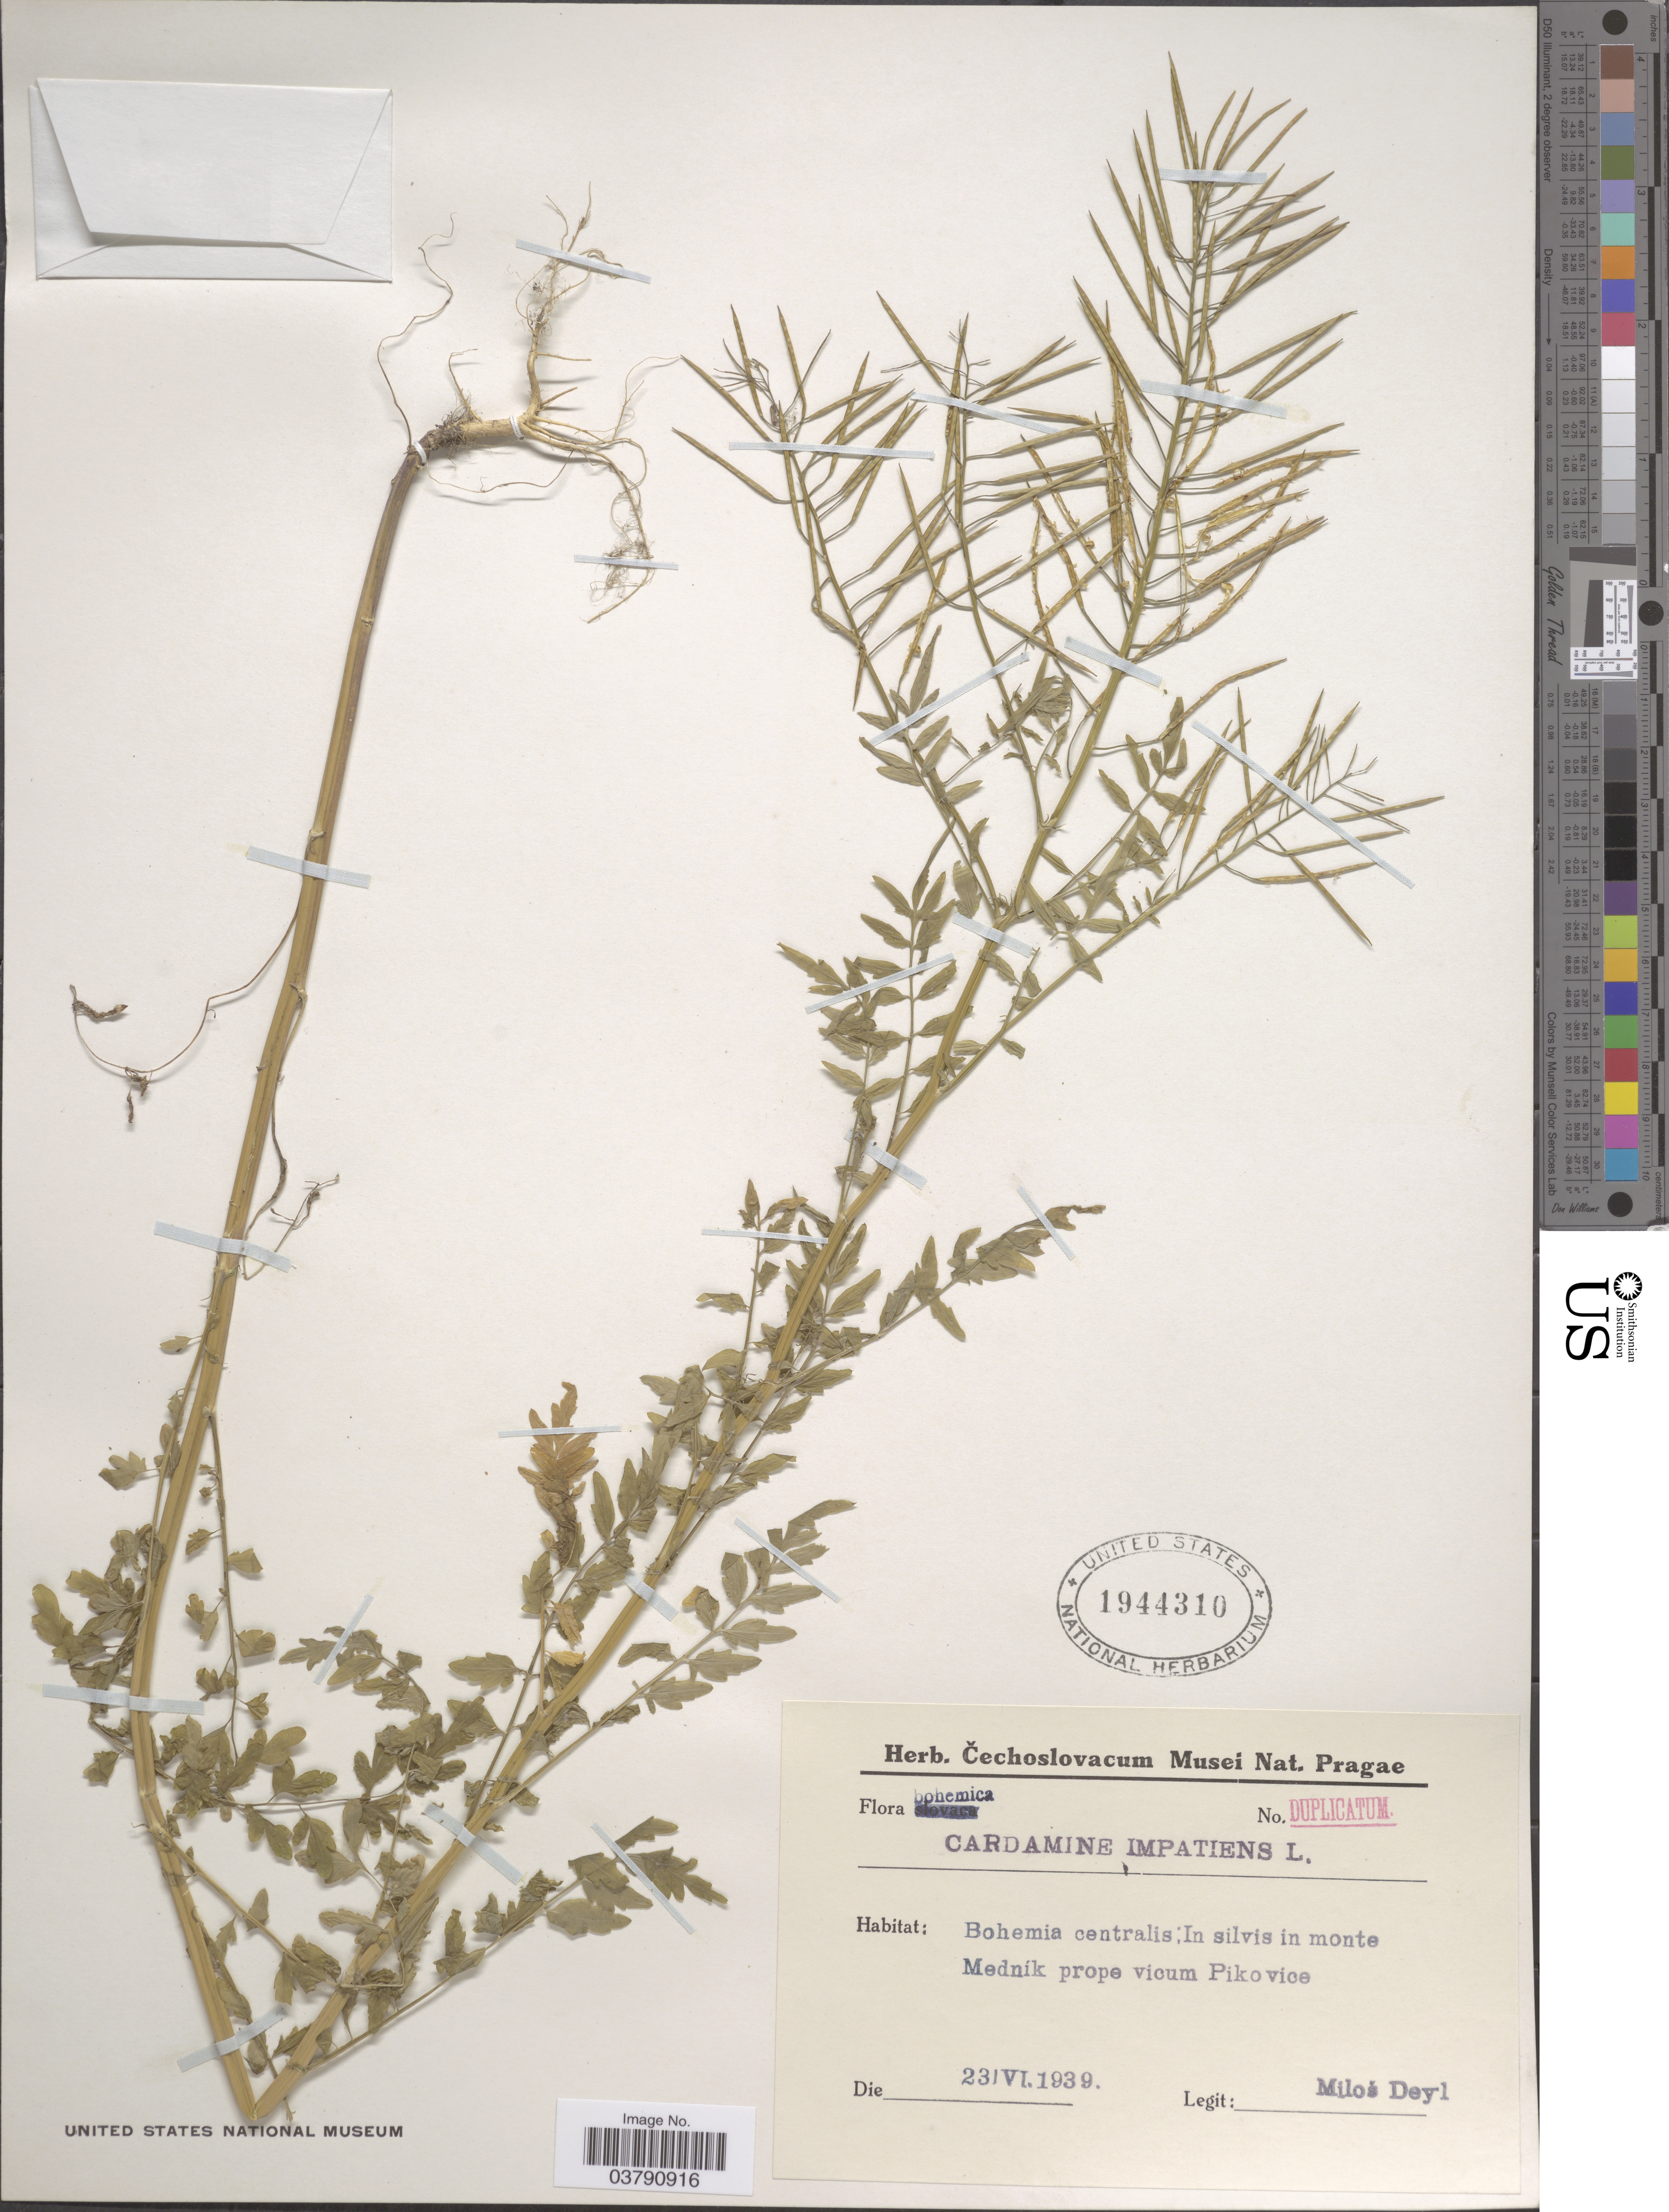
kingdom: Plantae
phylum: Tracheophyta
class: Magnoliopsida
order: Brassicales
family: Brassicaceae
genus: Cardamine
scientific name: Cardamine impatiens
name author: L.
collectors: M. Deyl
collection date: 1939-06-23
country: Czechia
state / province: Central Bohemian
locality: Bohemica. Bohemia centralis; In silvis in monte Mednik prope vicum Pikovice.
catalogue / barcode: US 1944310